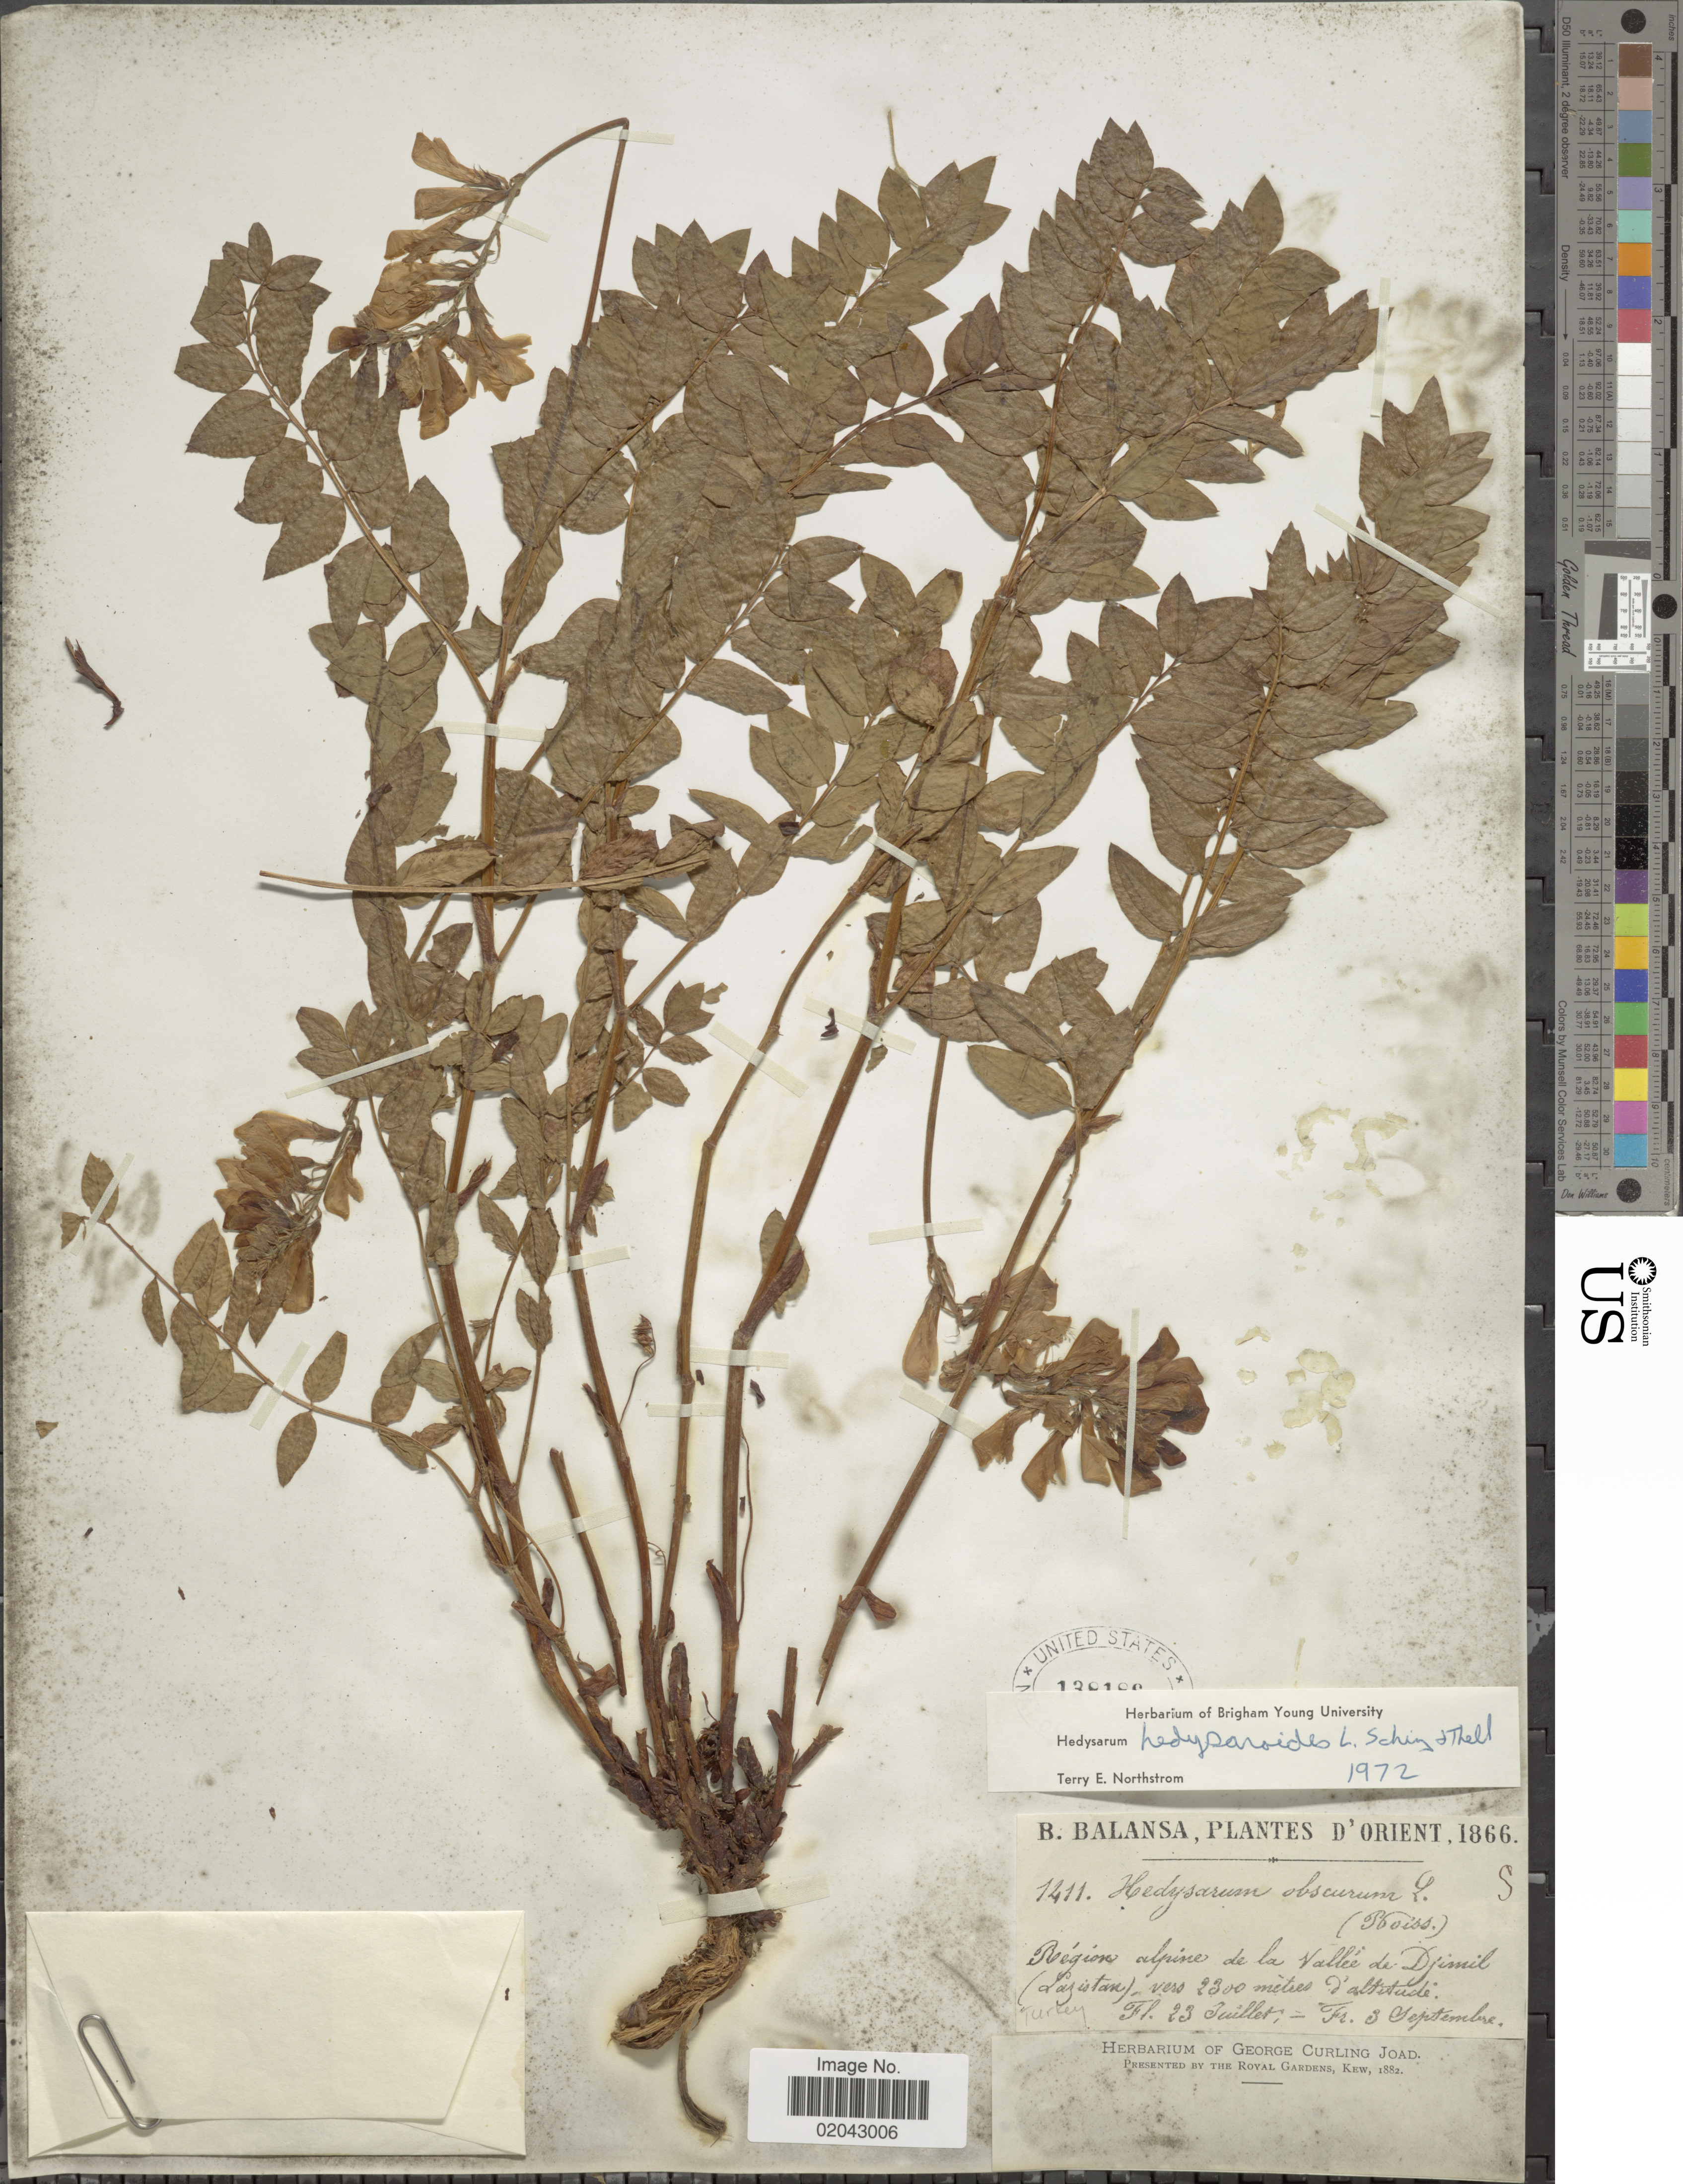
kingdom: Plantae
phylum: Tracheophyta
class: Magnoliopsida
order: Fabales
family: Fabaceae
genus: Hedysarum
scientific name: Hedysarum hedysaroides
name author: (L.) Schinz & Thell.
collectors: B. Balansa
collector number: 1411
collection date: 1866-07-23/1866-09-03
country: Turkey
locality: D'Orient, Region alpine de la Vallee de Djimil (Lazistan)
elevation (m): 2300